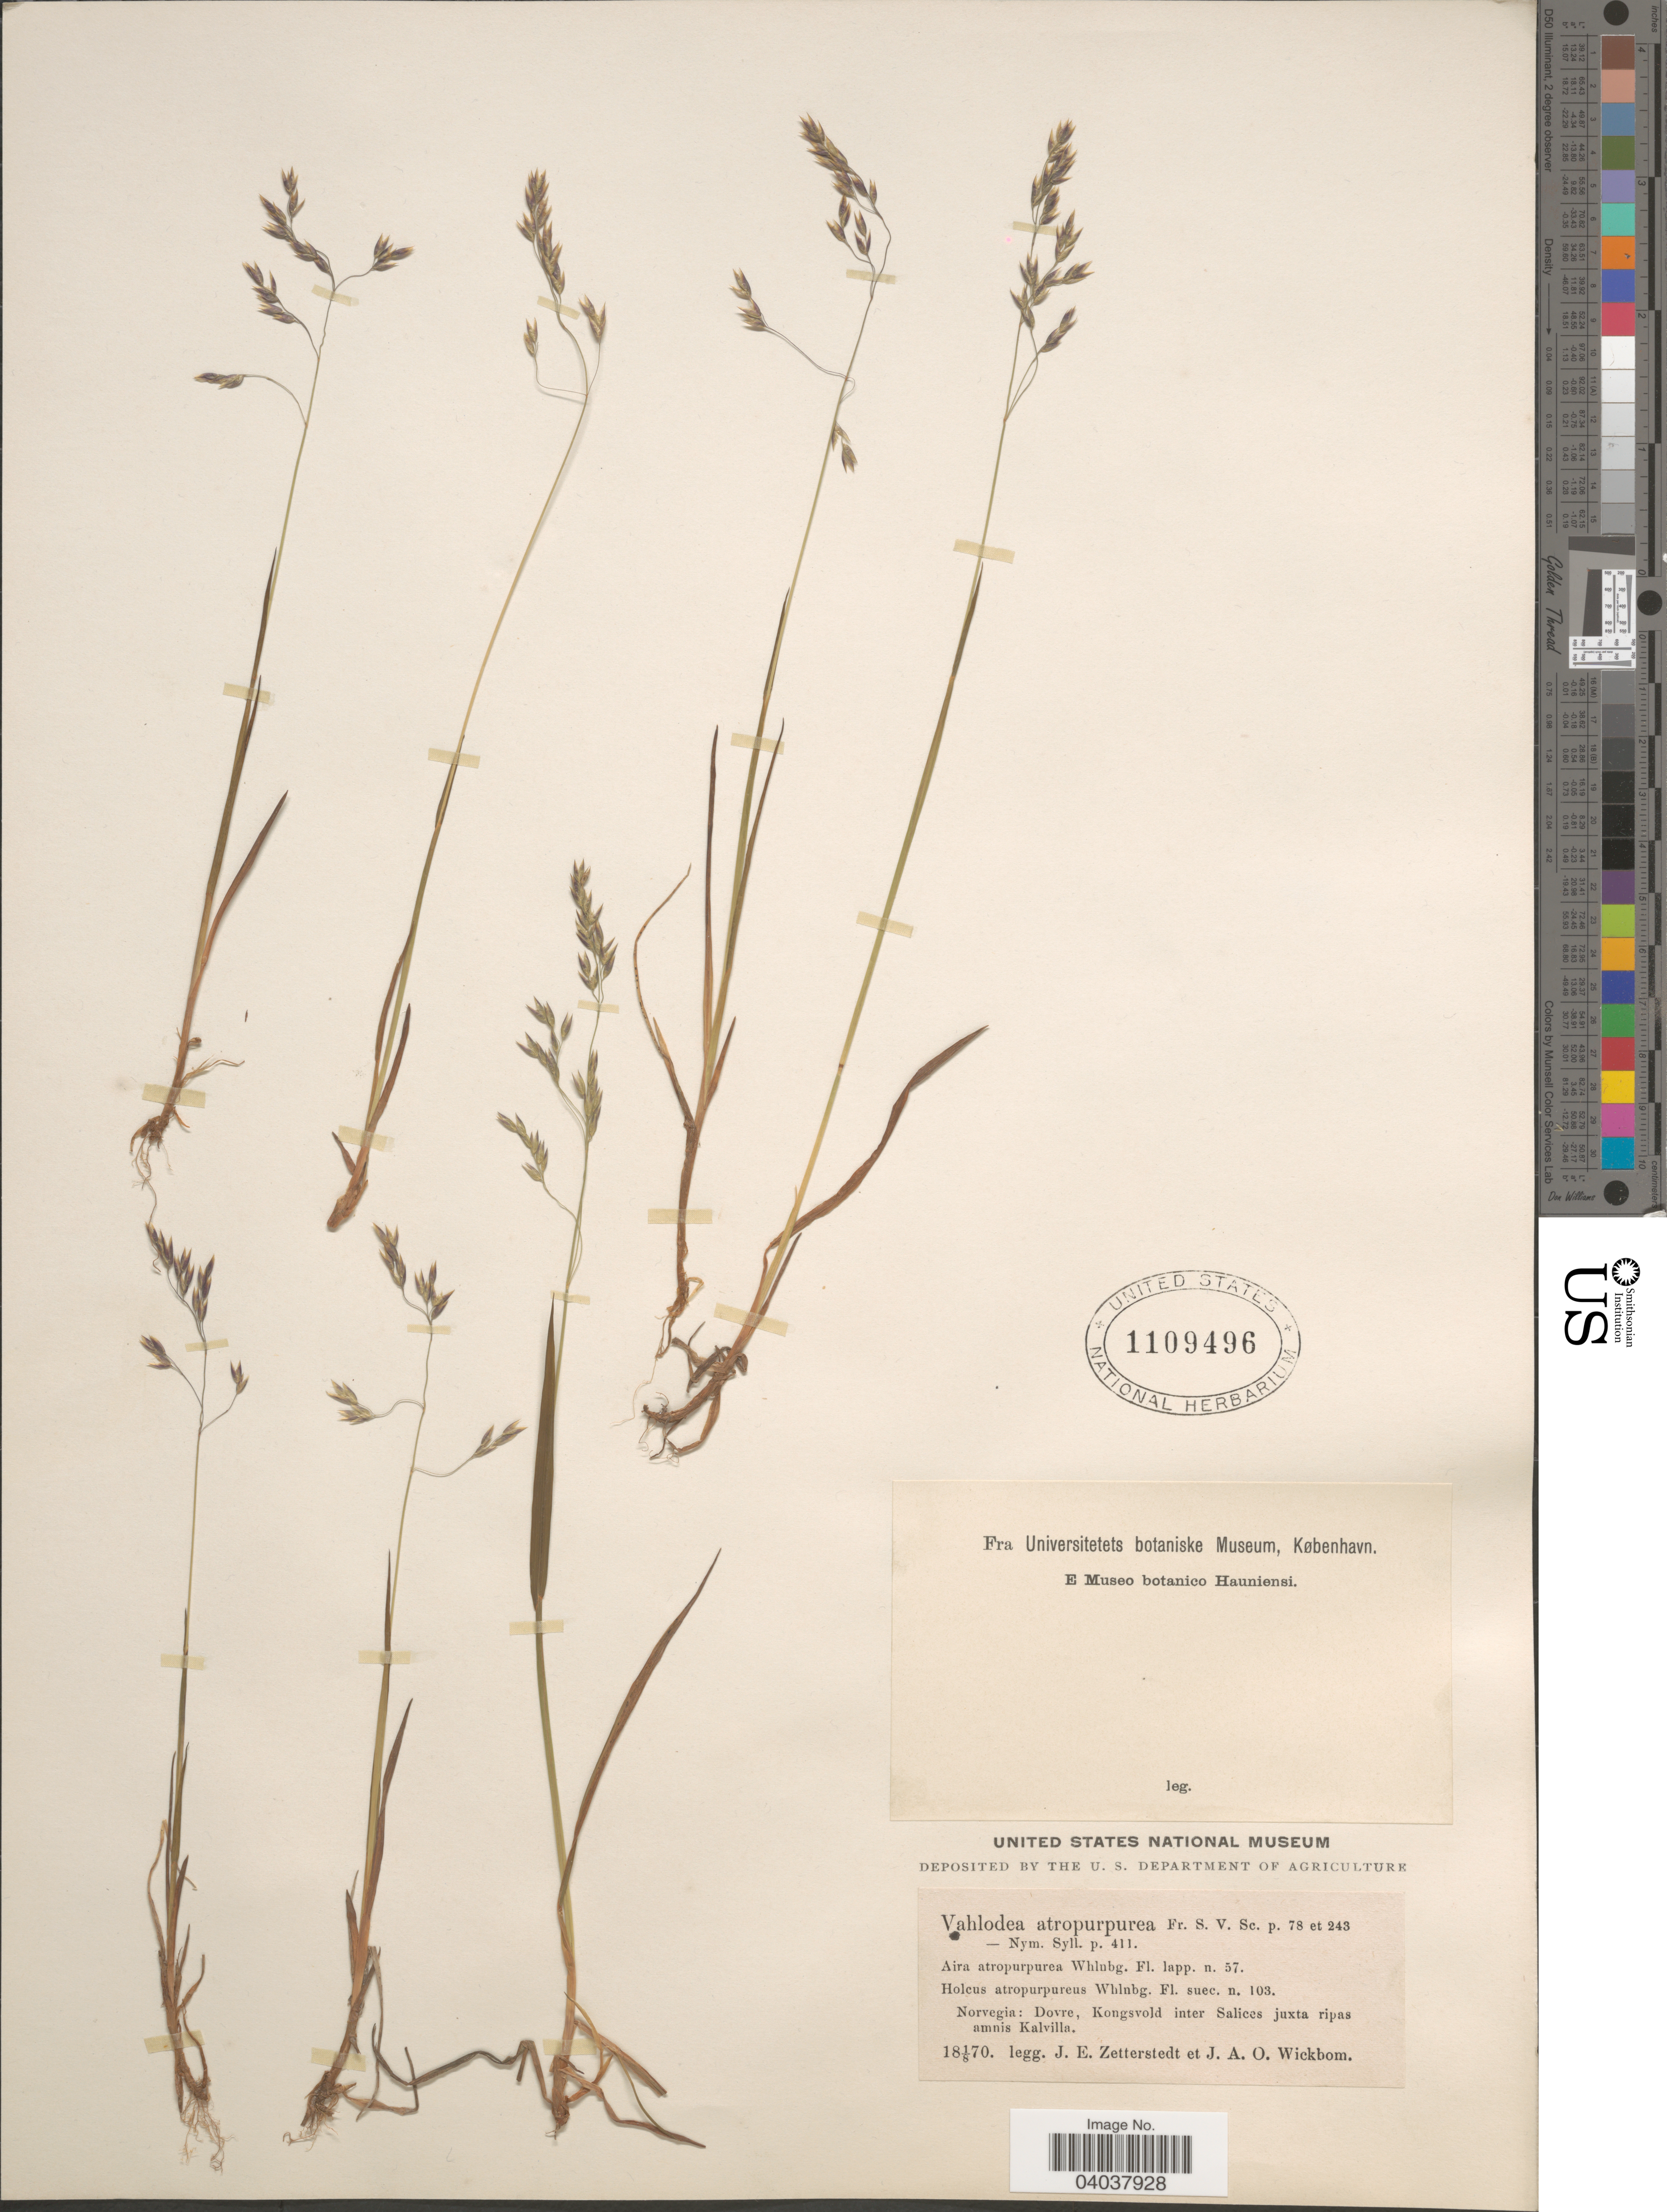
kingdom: Plantae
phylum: Tracheophyta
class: Liliopsida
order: Poales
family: Poaceae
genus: Vahlodea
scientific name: Vahlodea atropurpurea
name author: (Wahlenb.) Fr. ex Hartm.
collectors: J.E. Zetterstedt & J. Wickbom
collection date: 1870-08-01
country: Norway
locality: Norvegia: Dovre, Kongsvold inter Salices juxta ripas amnis Kalvilla.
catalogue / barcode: US 1109496